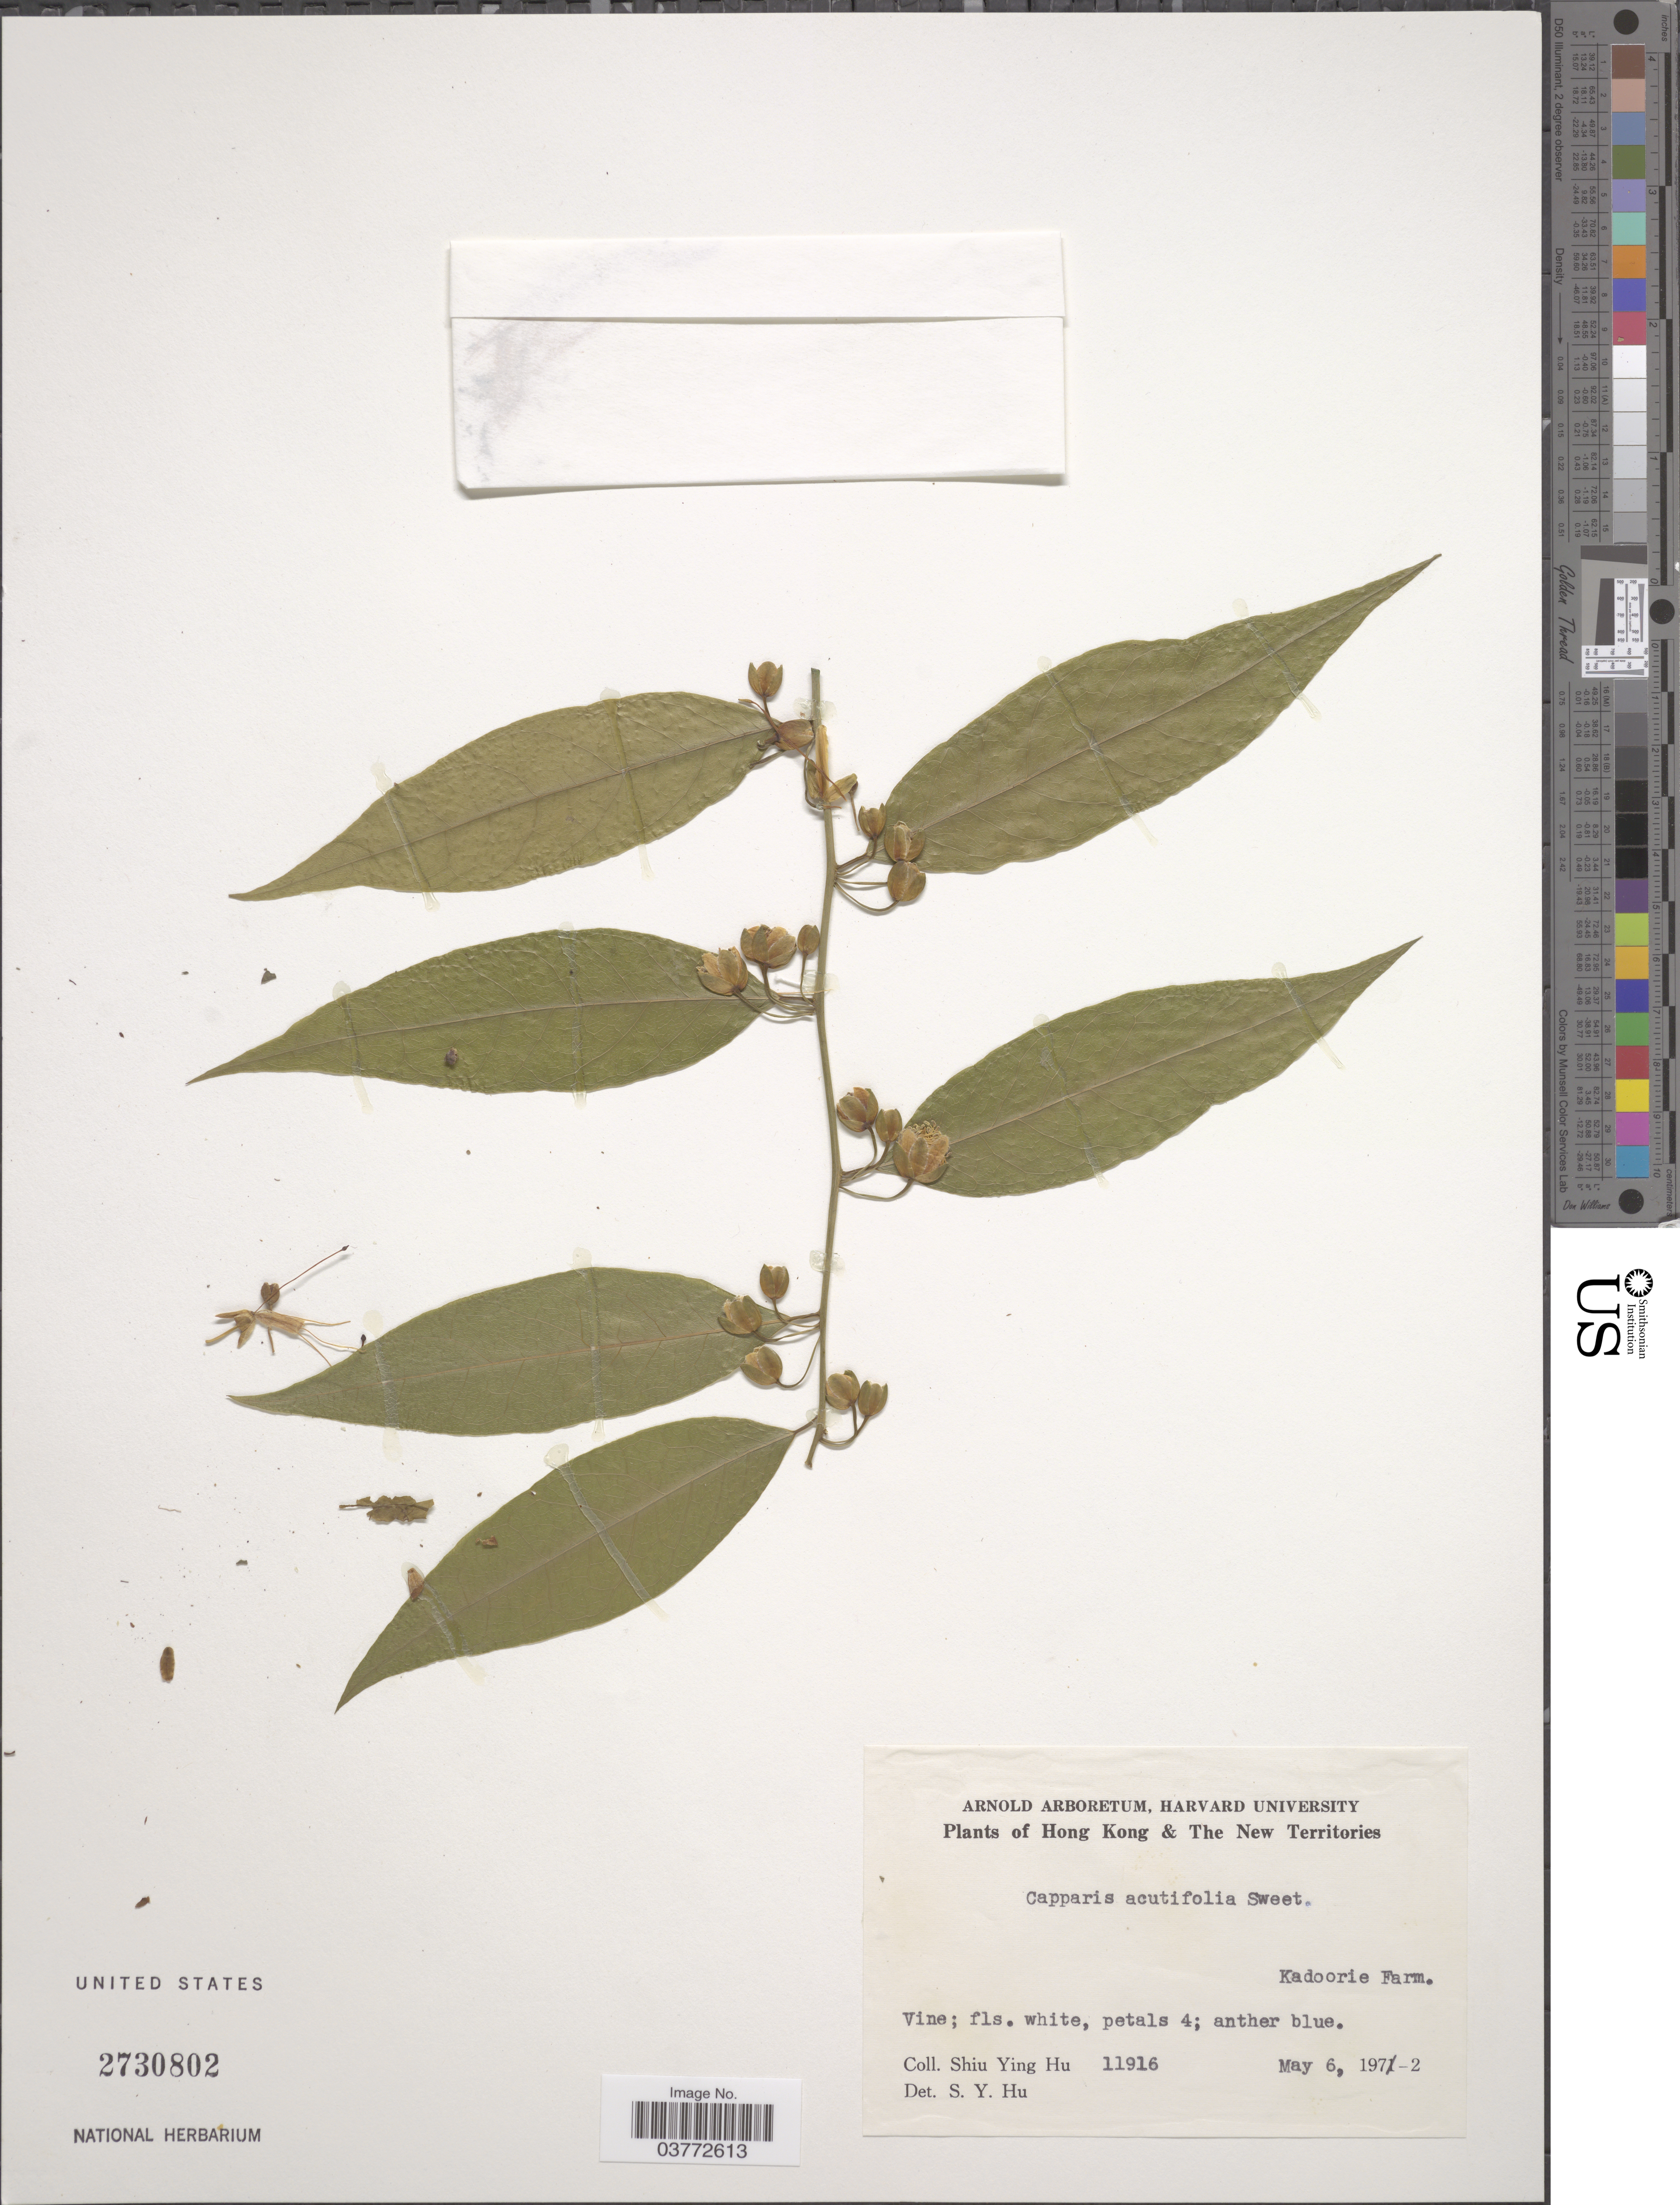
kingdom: Plantae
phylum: Tracheophyta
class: Magnoliopsida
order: Brassicales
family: Capparaceae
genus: Capparis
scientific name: Capparis acutifolia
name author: J.F. Macbr.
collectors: S. Y. Hu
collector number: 11916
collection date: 1972-05-06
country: China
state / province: Hong Kong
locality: The New Territories. Kadoorie Farm.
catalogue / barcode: US 2730802